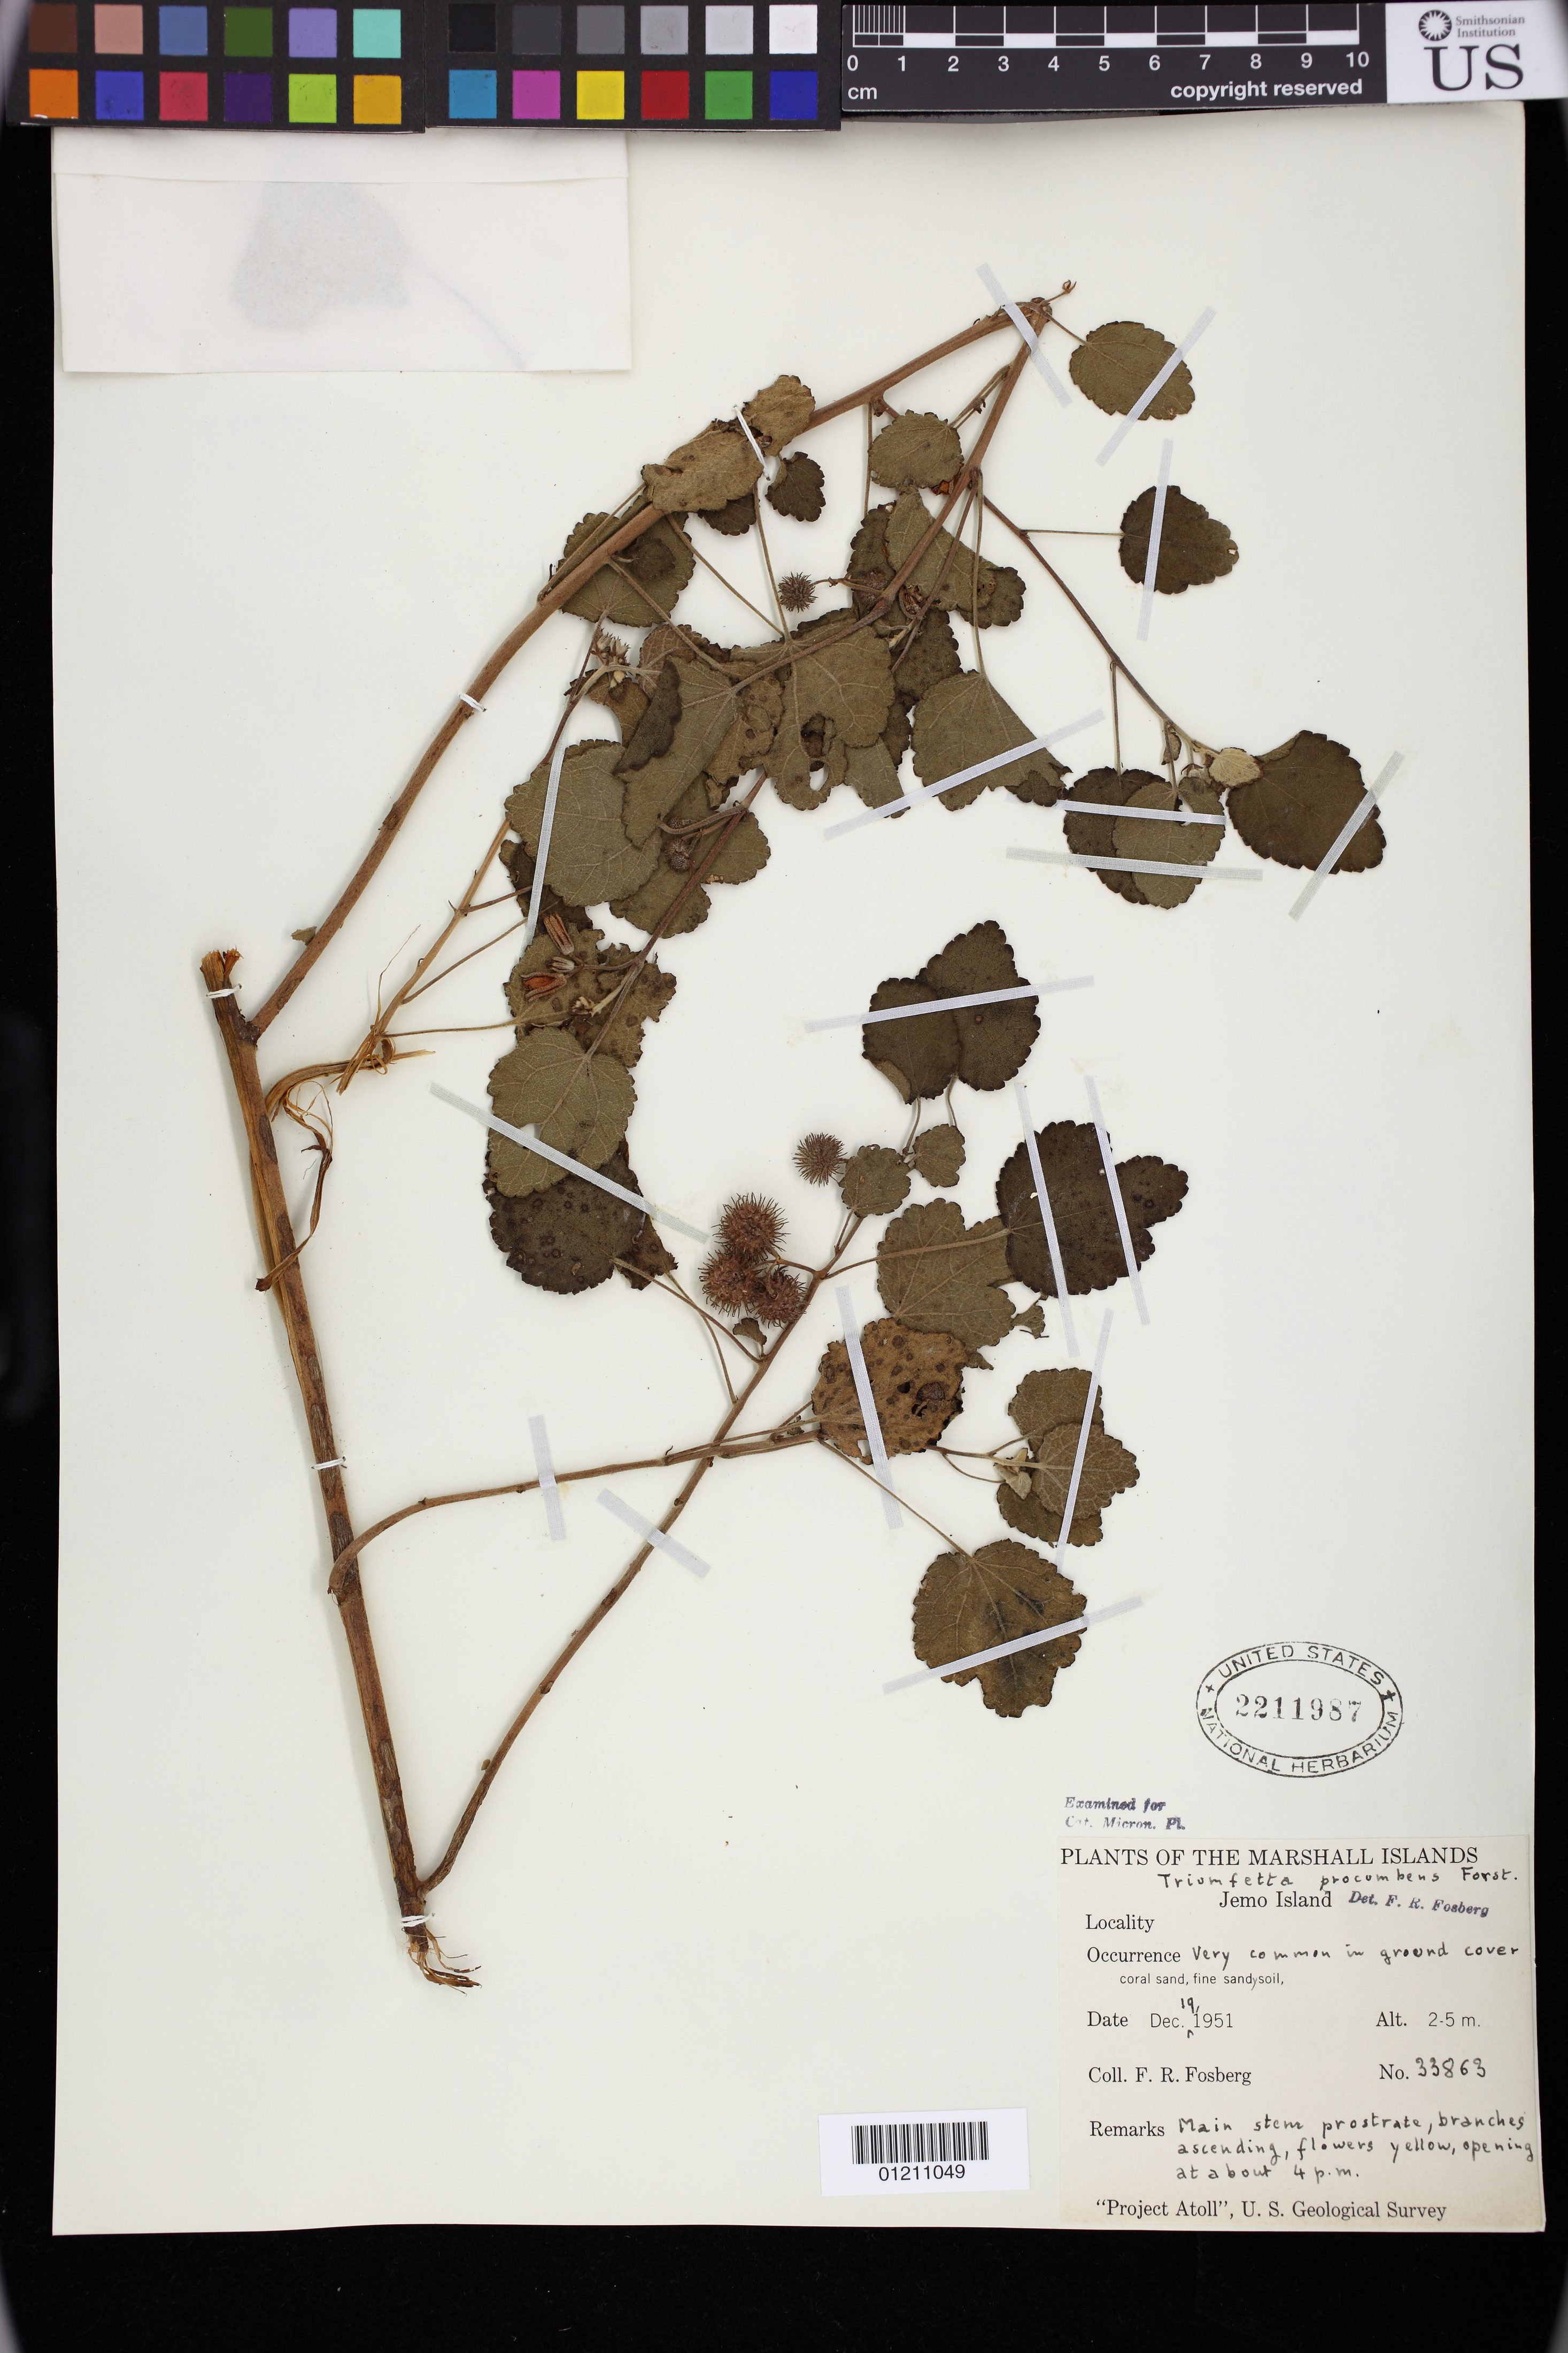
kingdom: Plantae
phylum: Tracheophyta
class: Magnoliopsida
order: Malvales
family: Malvaceae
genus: Triumfetta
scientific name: Triumfetta procumbens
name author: G. Forst.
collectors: F. R. Fosberg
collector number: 33863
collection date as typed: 19 Dec 1951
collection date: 1951-12-19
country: Marshall Islands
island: Jemo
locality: Marshall Islands: Jemo Island. coral sand, fine sandy soil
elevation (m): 2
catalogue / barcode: US 2211987